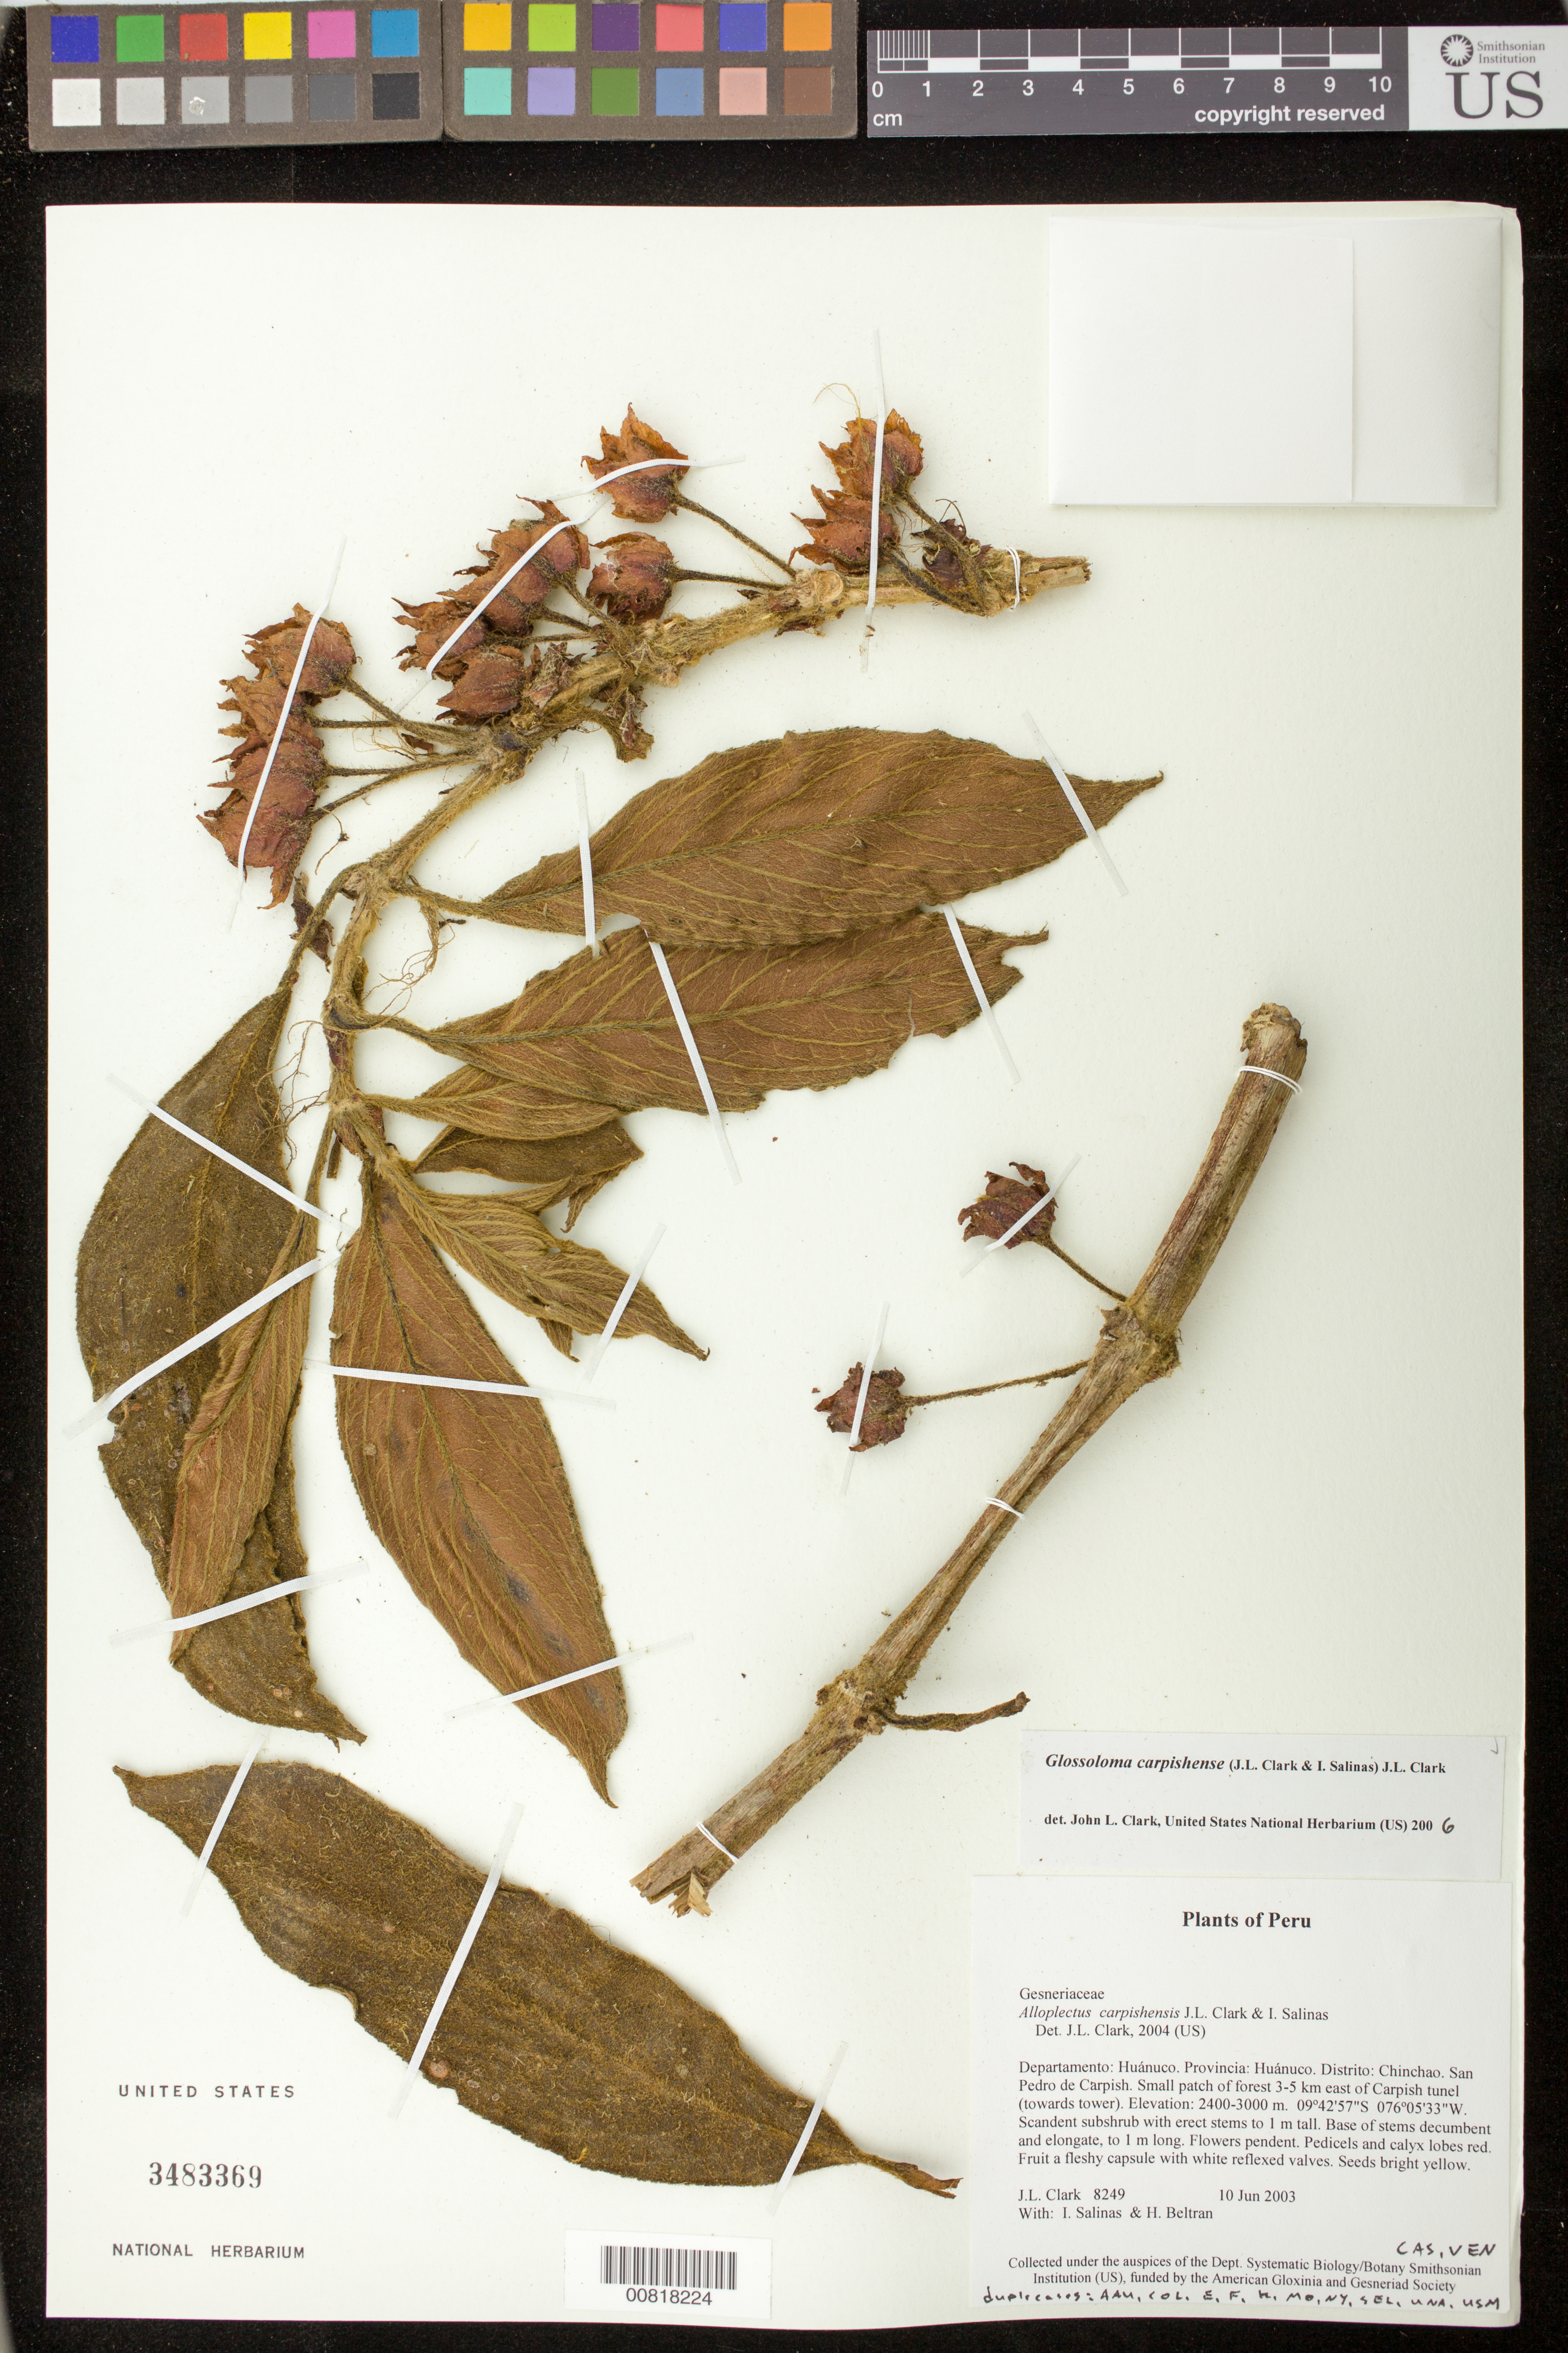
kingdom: Plantae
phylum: Tracheophyta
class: Magnoliopsida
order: Lamiales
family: Gesneriaceae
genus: Glossoloma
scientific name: Glossoloma carpishense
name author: (J.L. Clark & I. Salinas) J.L. Clark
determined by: Clark, J. L., (SEL), The Marie Selby Botanical Garden (UNITED STATES)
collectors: J. L. Clark, I. Salinas & H. Beltran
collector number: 8249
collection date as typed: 10 Jun 2003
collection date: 2003-06-10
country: Peru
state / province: Huánuco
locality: Huánuco. Distrito: Chinchao. San Pedro de Carpish. Small patch of forest 3-5 km east of Carpish tunel (towards tower).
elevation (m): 2400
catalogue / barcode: US 3483369